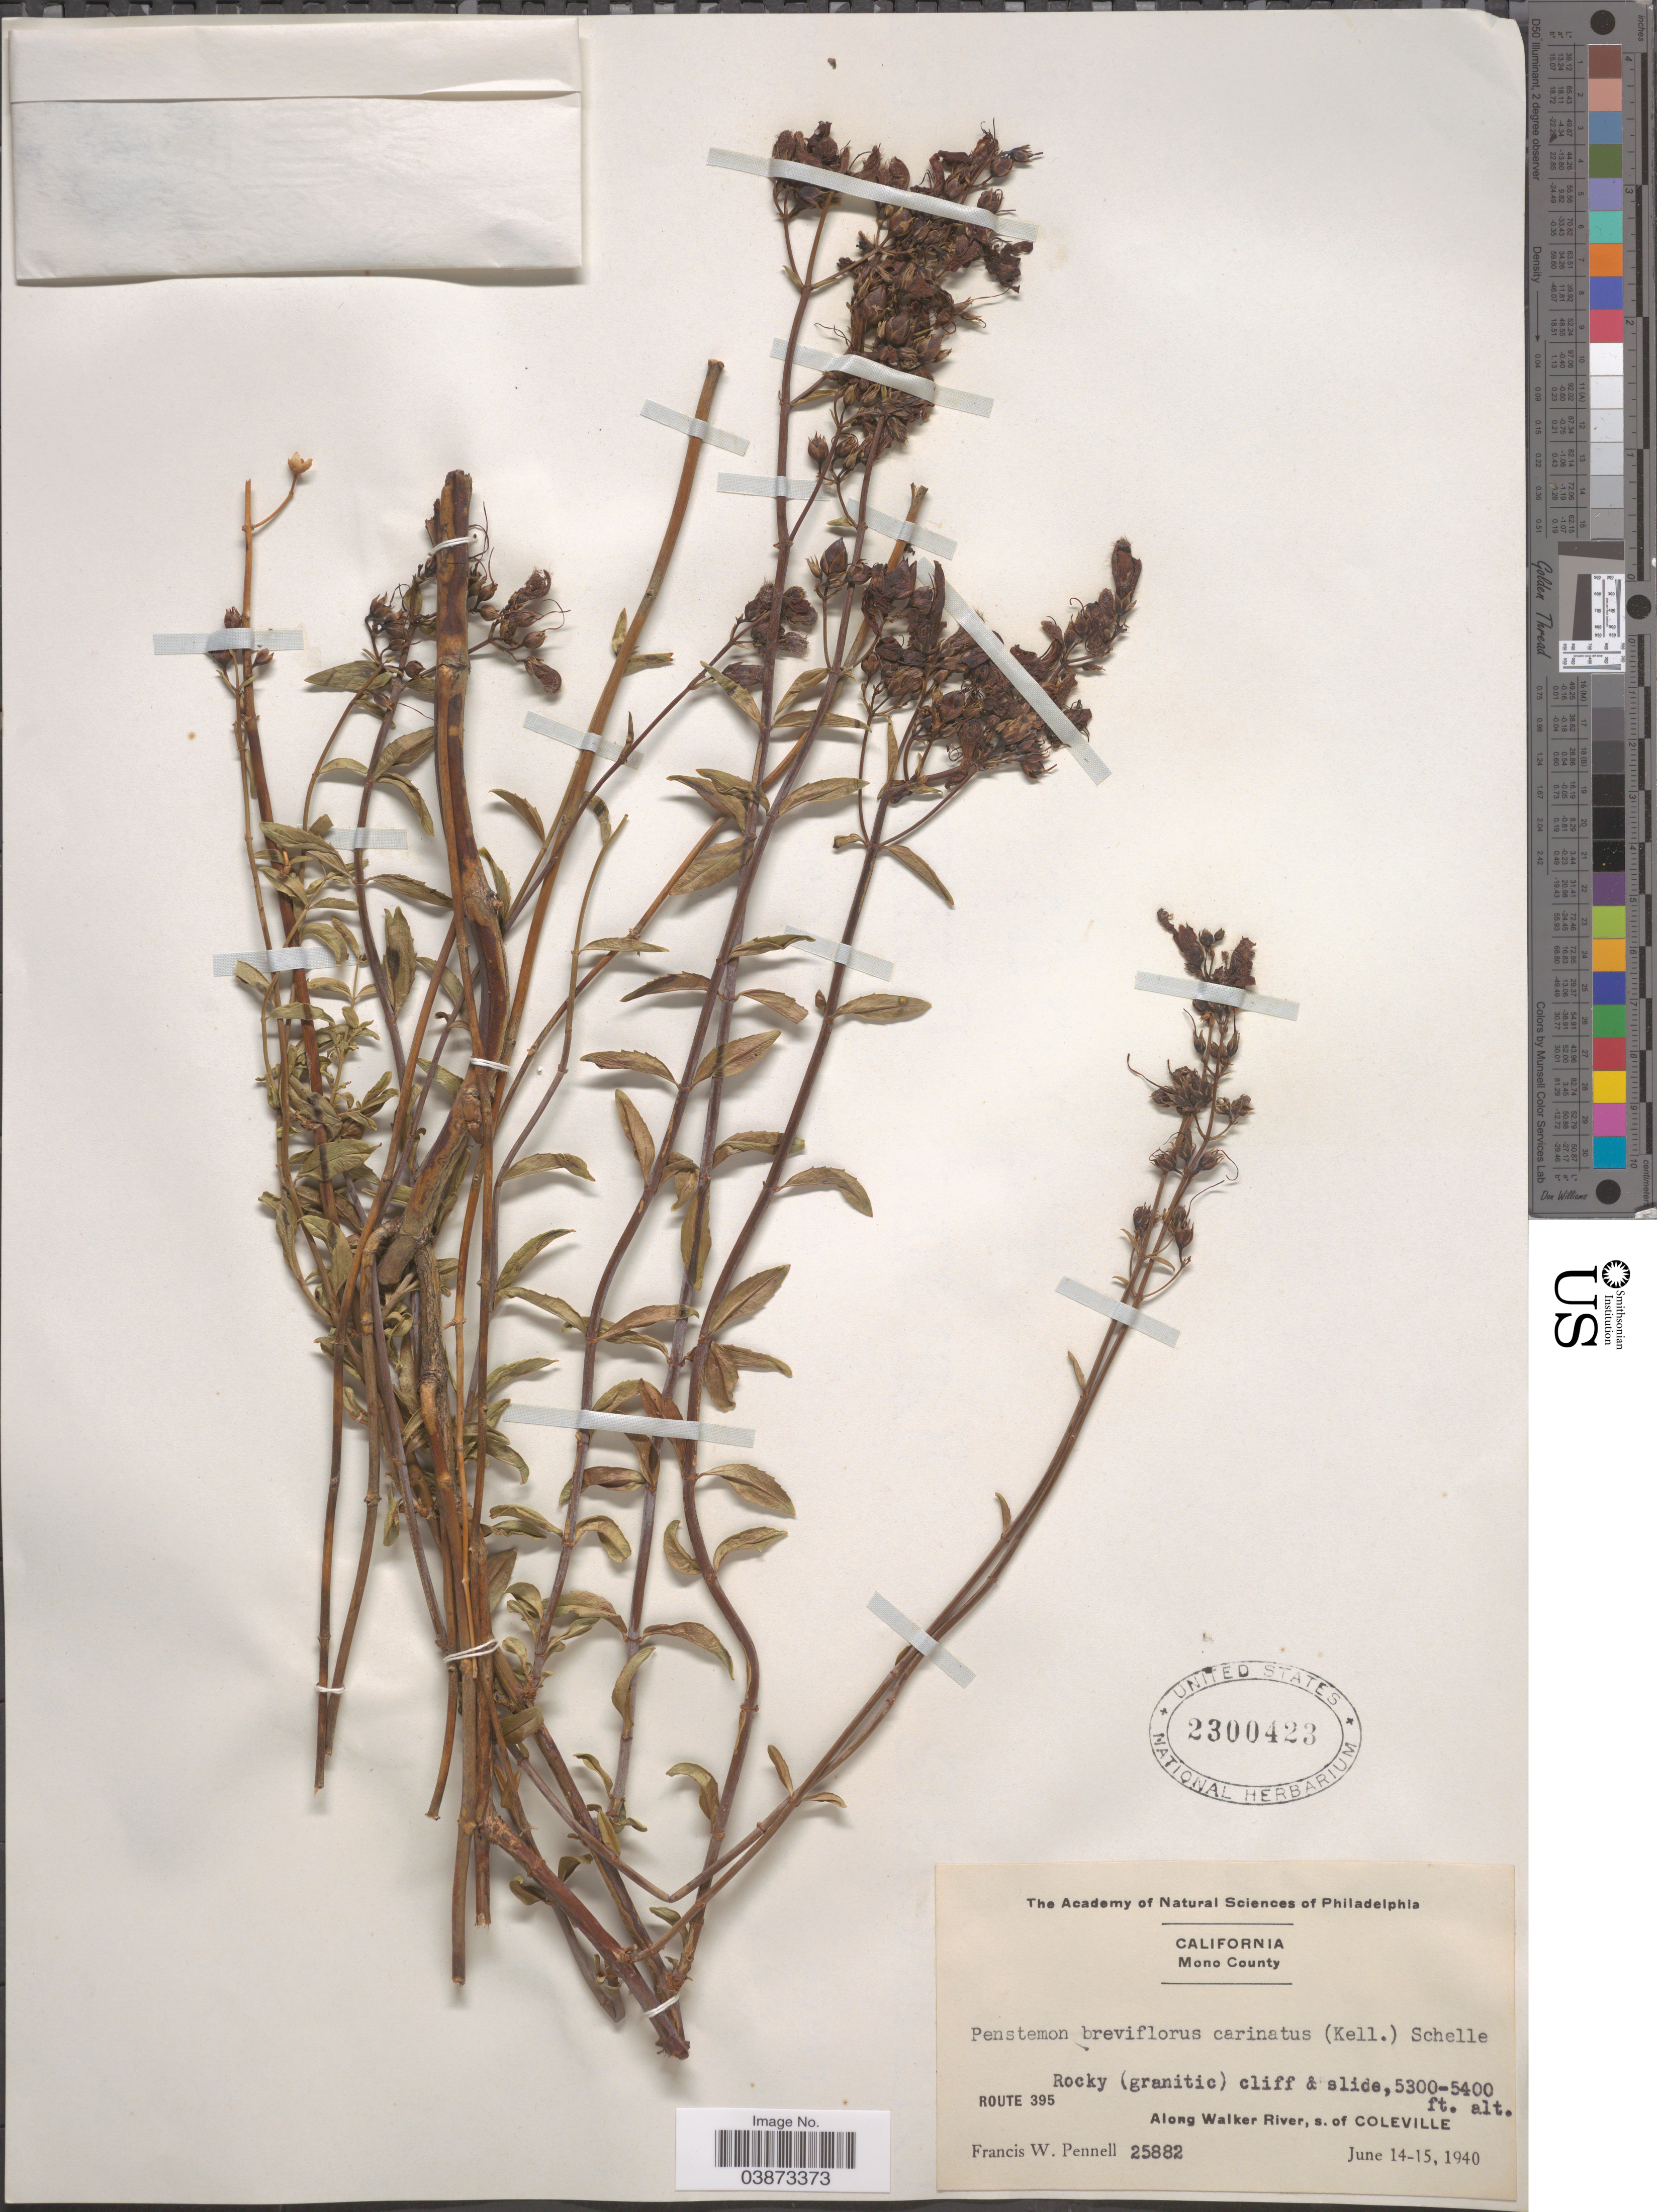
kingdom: Plantae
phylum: Tracheophyta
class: Magnoliopsida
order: Lamiales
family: Plantaginaceae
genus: Penstemon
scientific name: Penstemon breviflorus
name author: Lindl.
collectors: F. W. Pennell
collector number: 25882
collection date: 1940-06-14/1940-06-15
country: United States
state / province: California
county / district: Mono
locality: Mono County. Route 395. Along Walker River, s. of Coleville.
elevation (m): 1615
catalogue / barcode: US 2300423